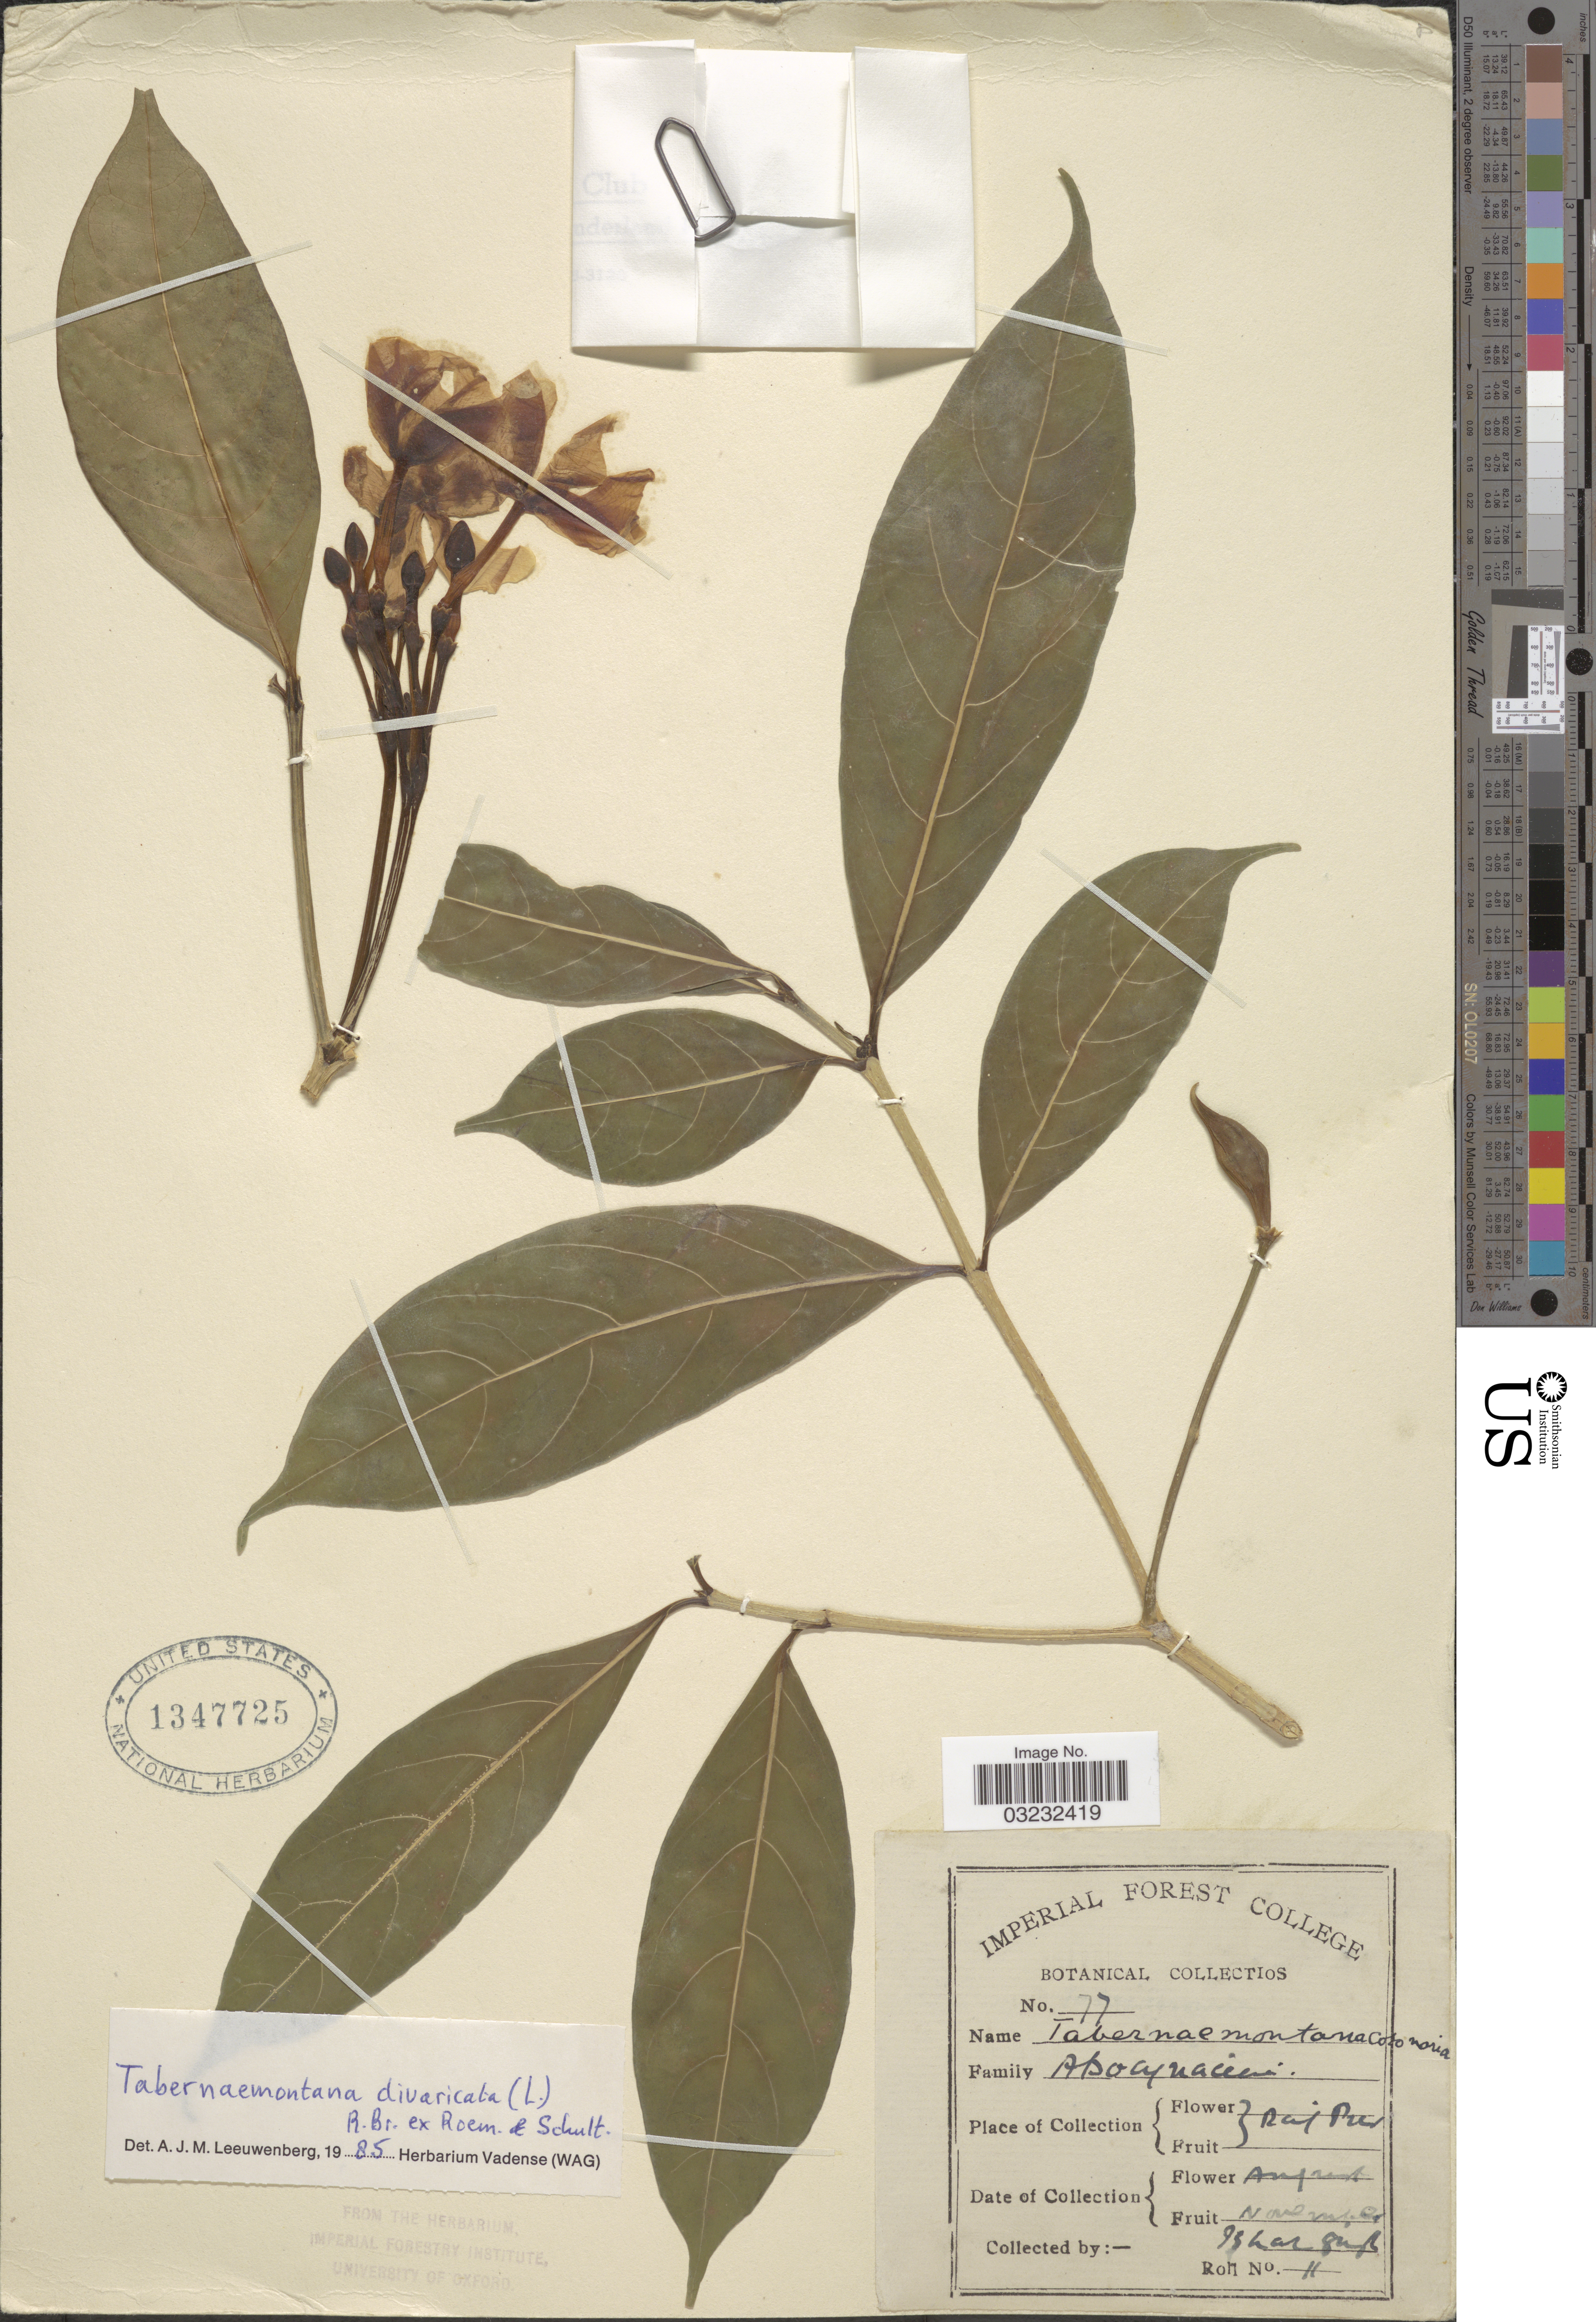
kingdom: Plantae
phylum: Tracheophyta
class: Magnoliopsida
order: Gentianales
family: Apocynaceae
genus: Tabernaemontana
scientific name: Tabernaemontana divaricata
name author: (L.) R. Br. ex Roem. & Schult.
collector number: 77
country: India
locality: Rajpur.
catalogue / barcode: US 1347725